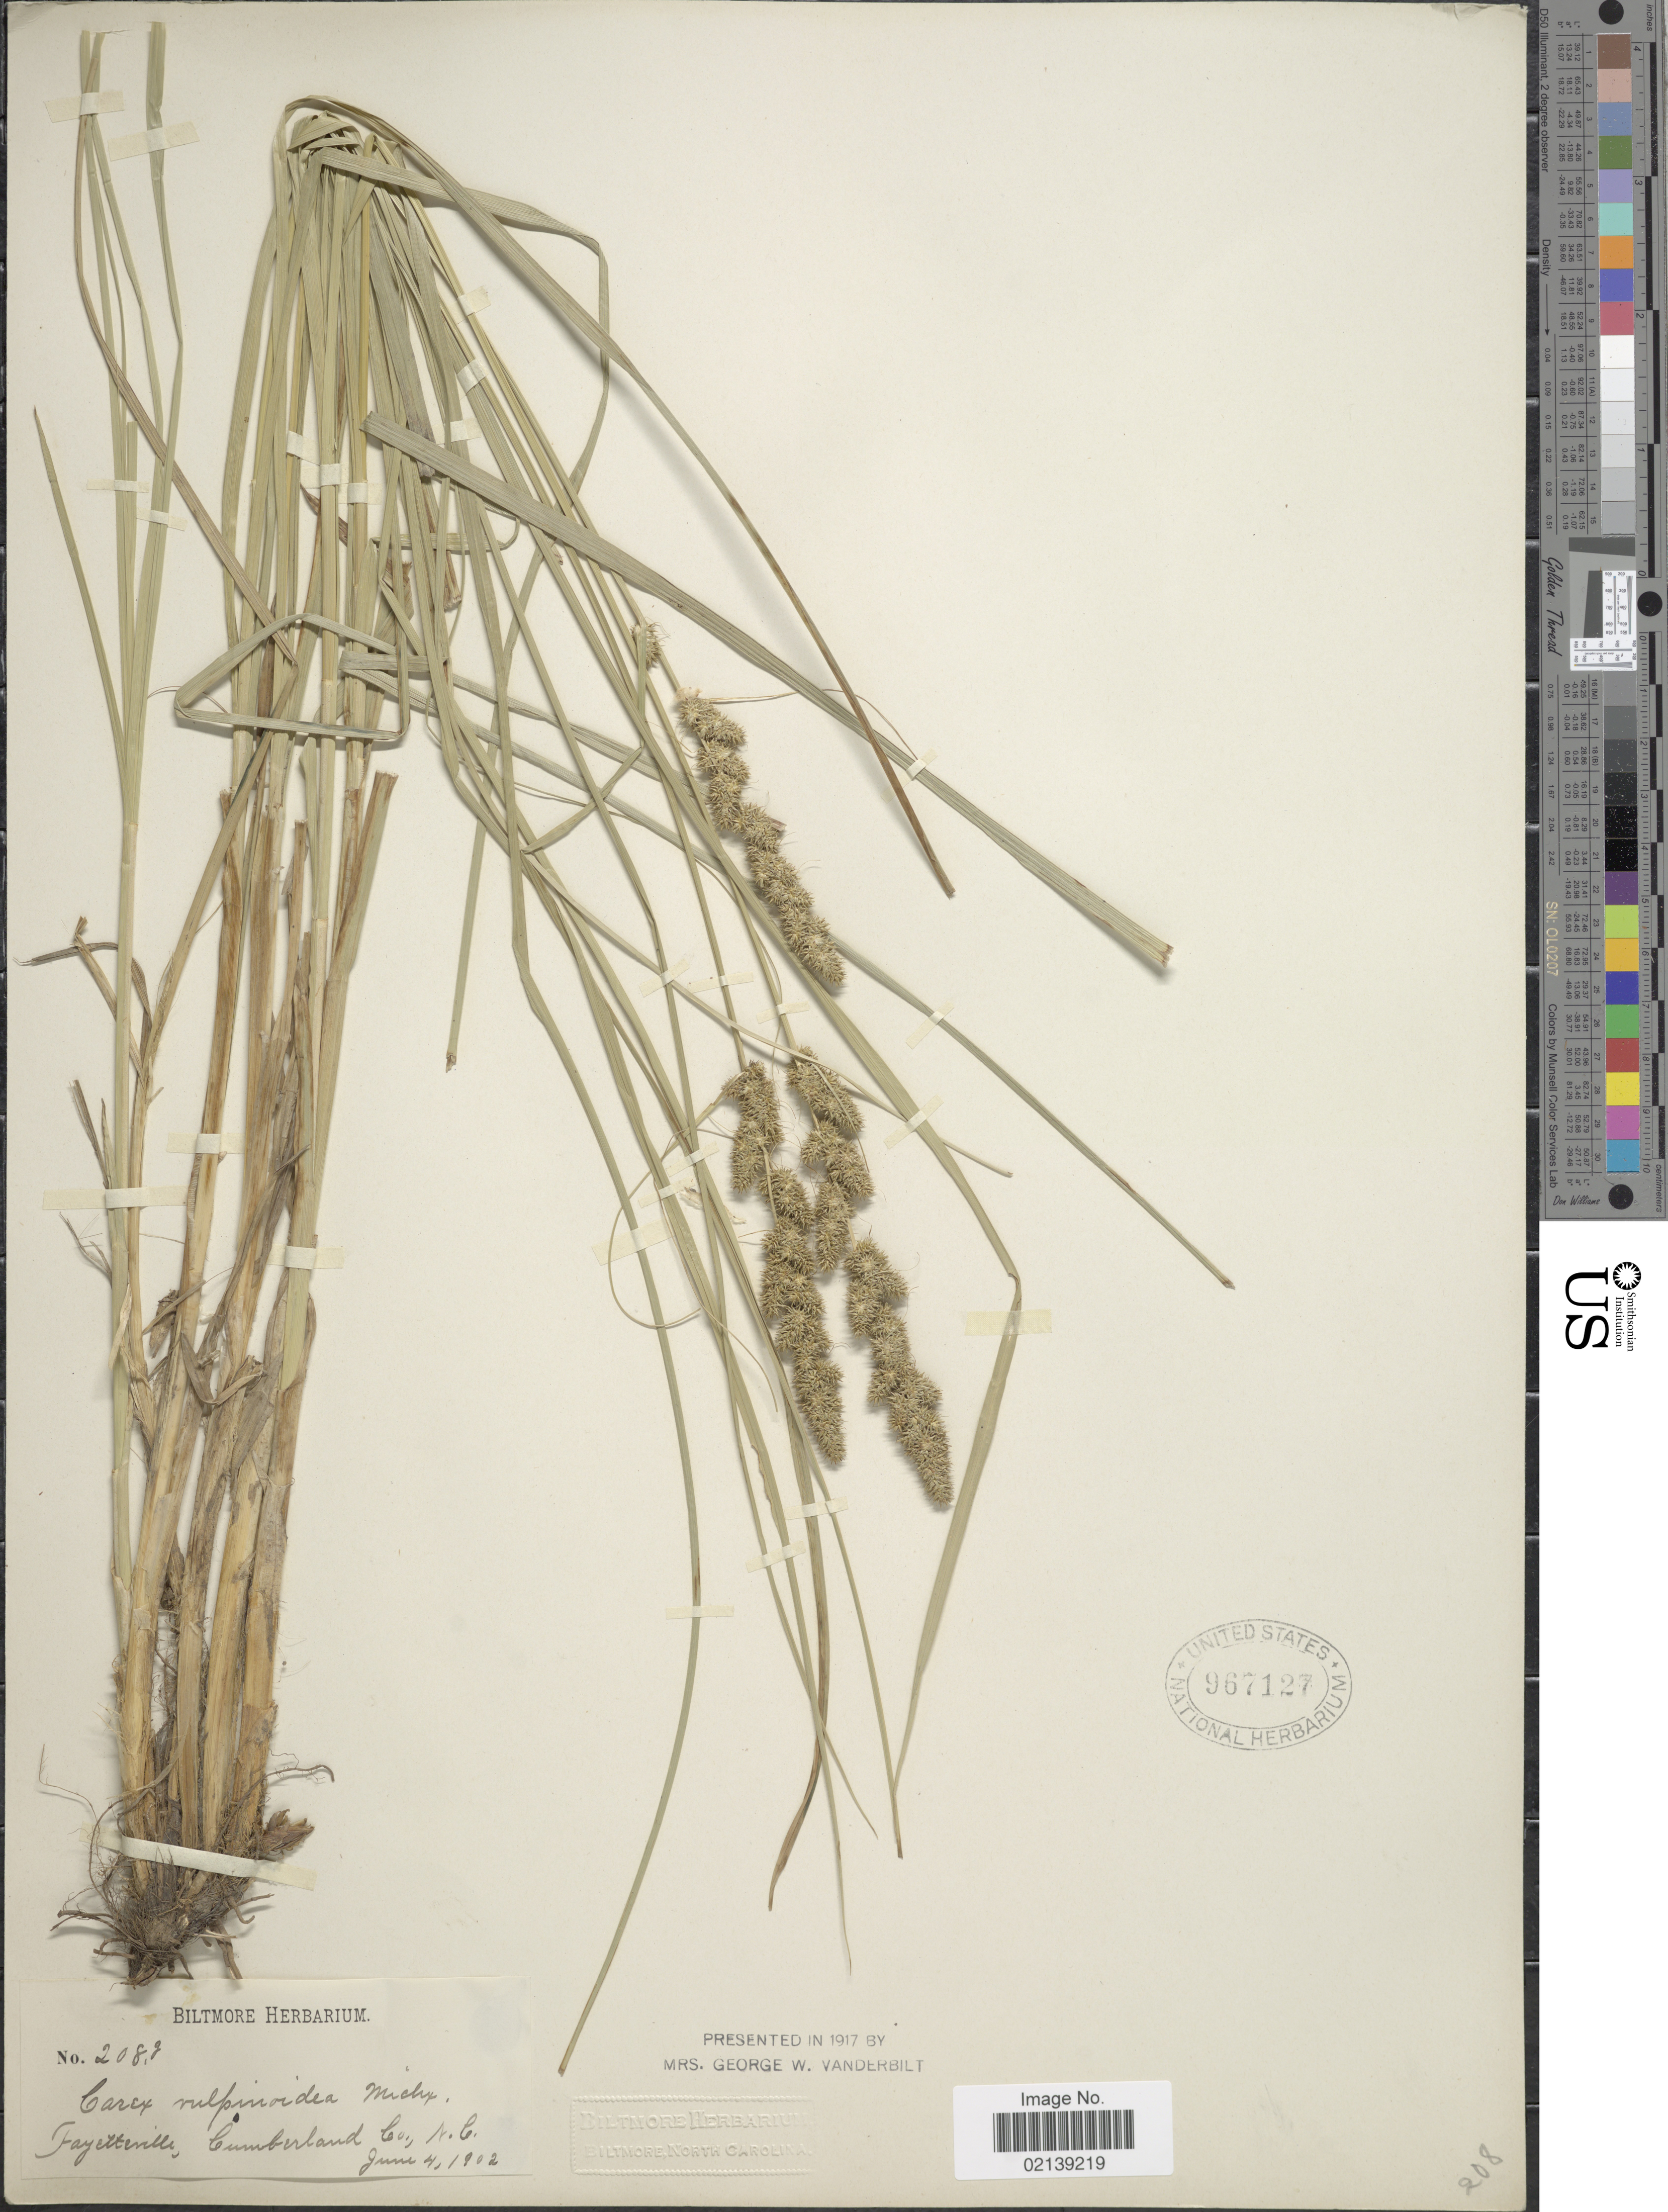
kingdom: Plantae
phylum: Tracheophyta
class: Liliopsida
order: Poales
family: Cyperaceae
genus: Carex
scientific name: Carex vulpinoidea Michx.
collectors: ex herb. Biltmore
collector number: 208g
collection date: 1902-06-04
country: United States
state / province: North Carolina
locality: Fayetteville, Cumberland Co.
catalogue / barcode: US 967127